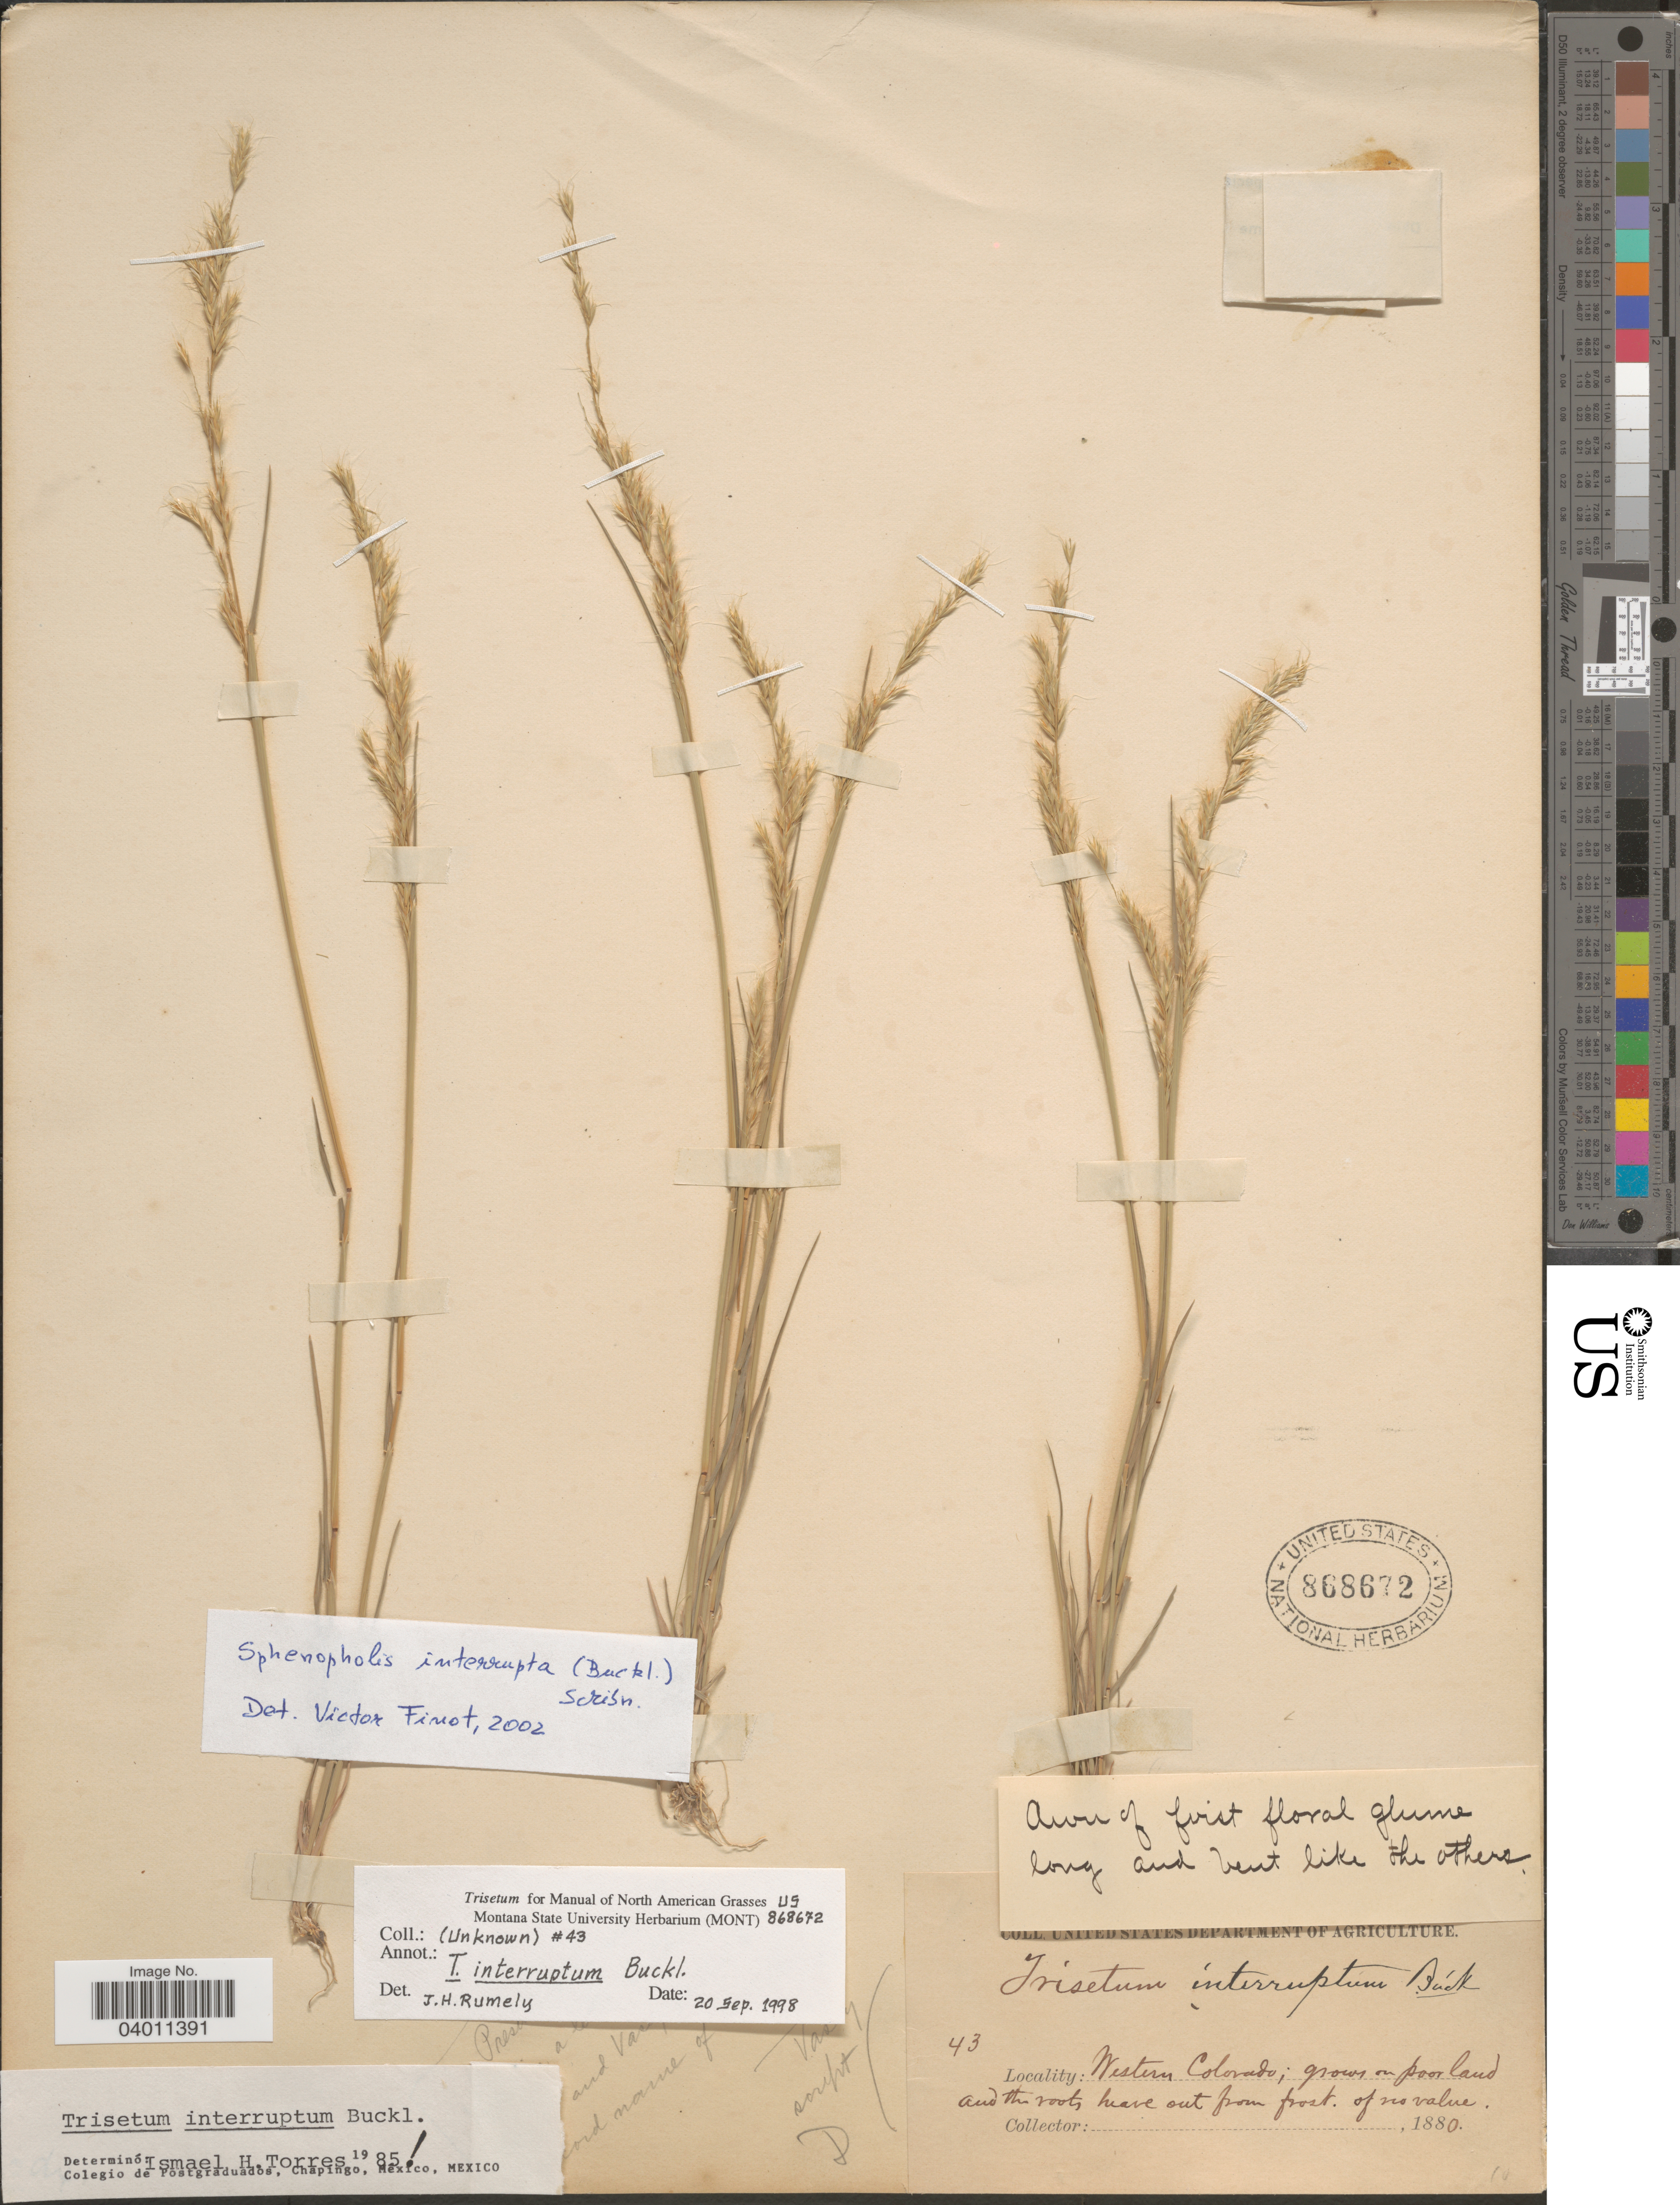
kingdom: Plantae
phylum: Tracheophyta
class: Liliopsida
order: Poales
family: Poaceae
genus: Sphenopholis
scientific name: Sphenopholis interrupta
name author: (Buckley) Scribn.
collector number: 43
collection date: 1880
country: United States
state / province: Colorado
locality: Western Colorado.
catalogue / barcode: US 868672